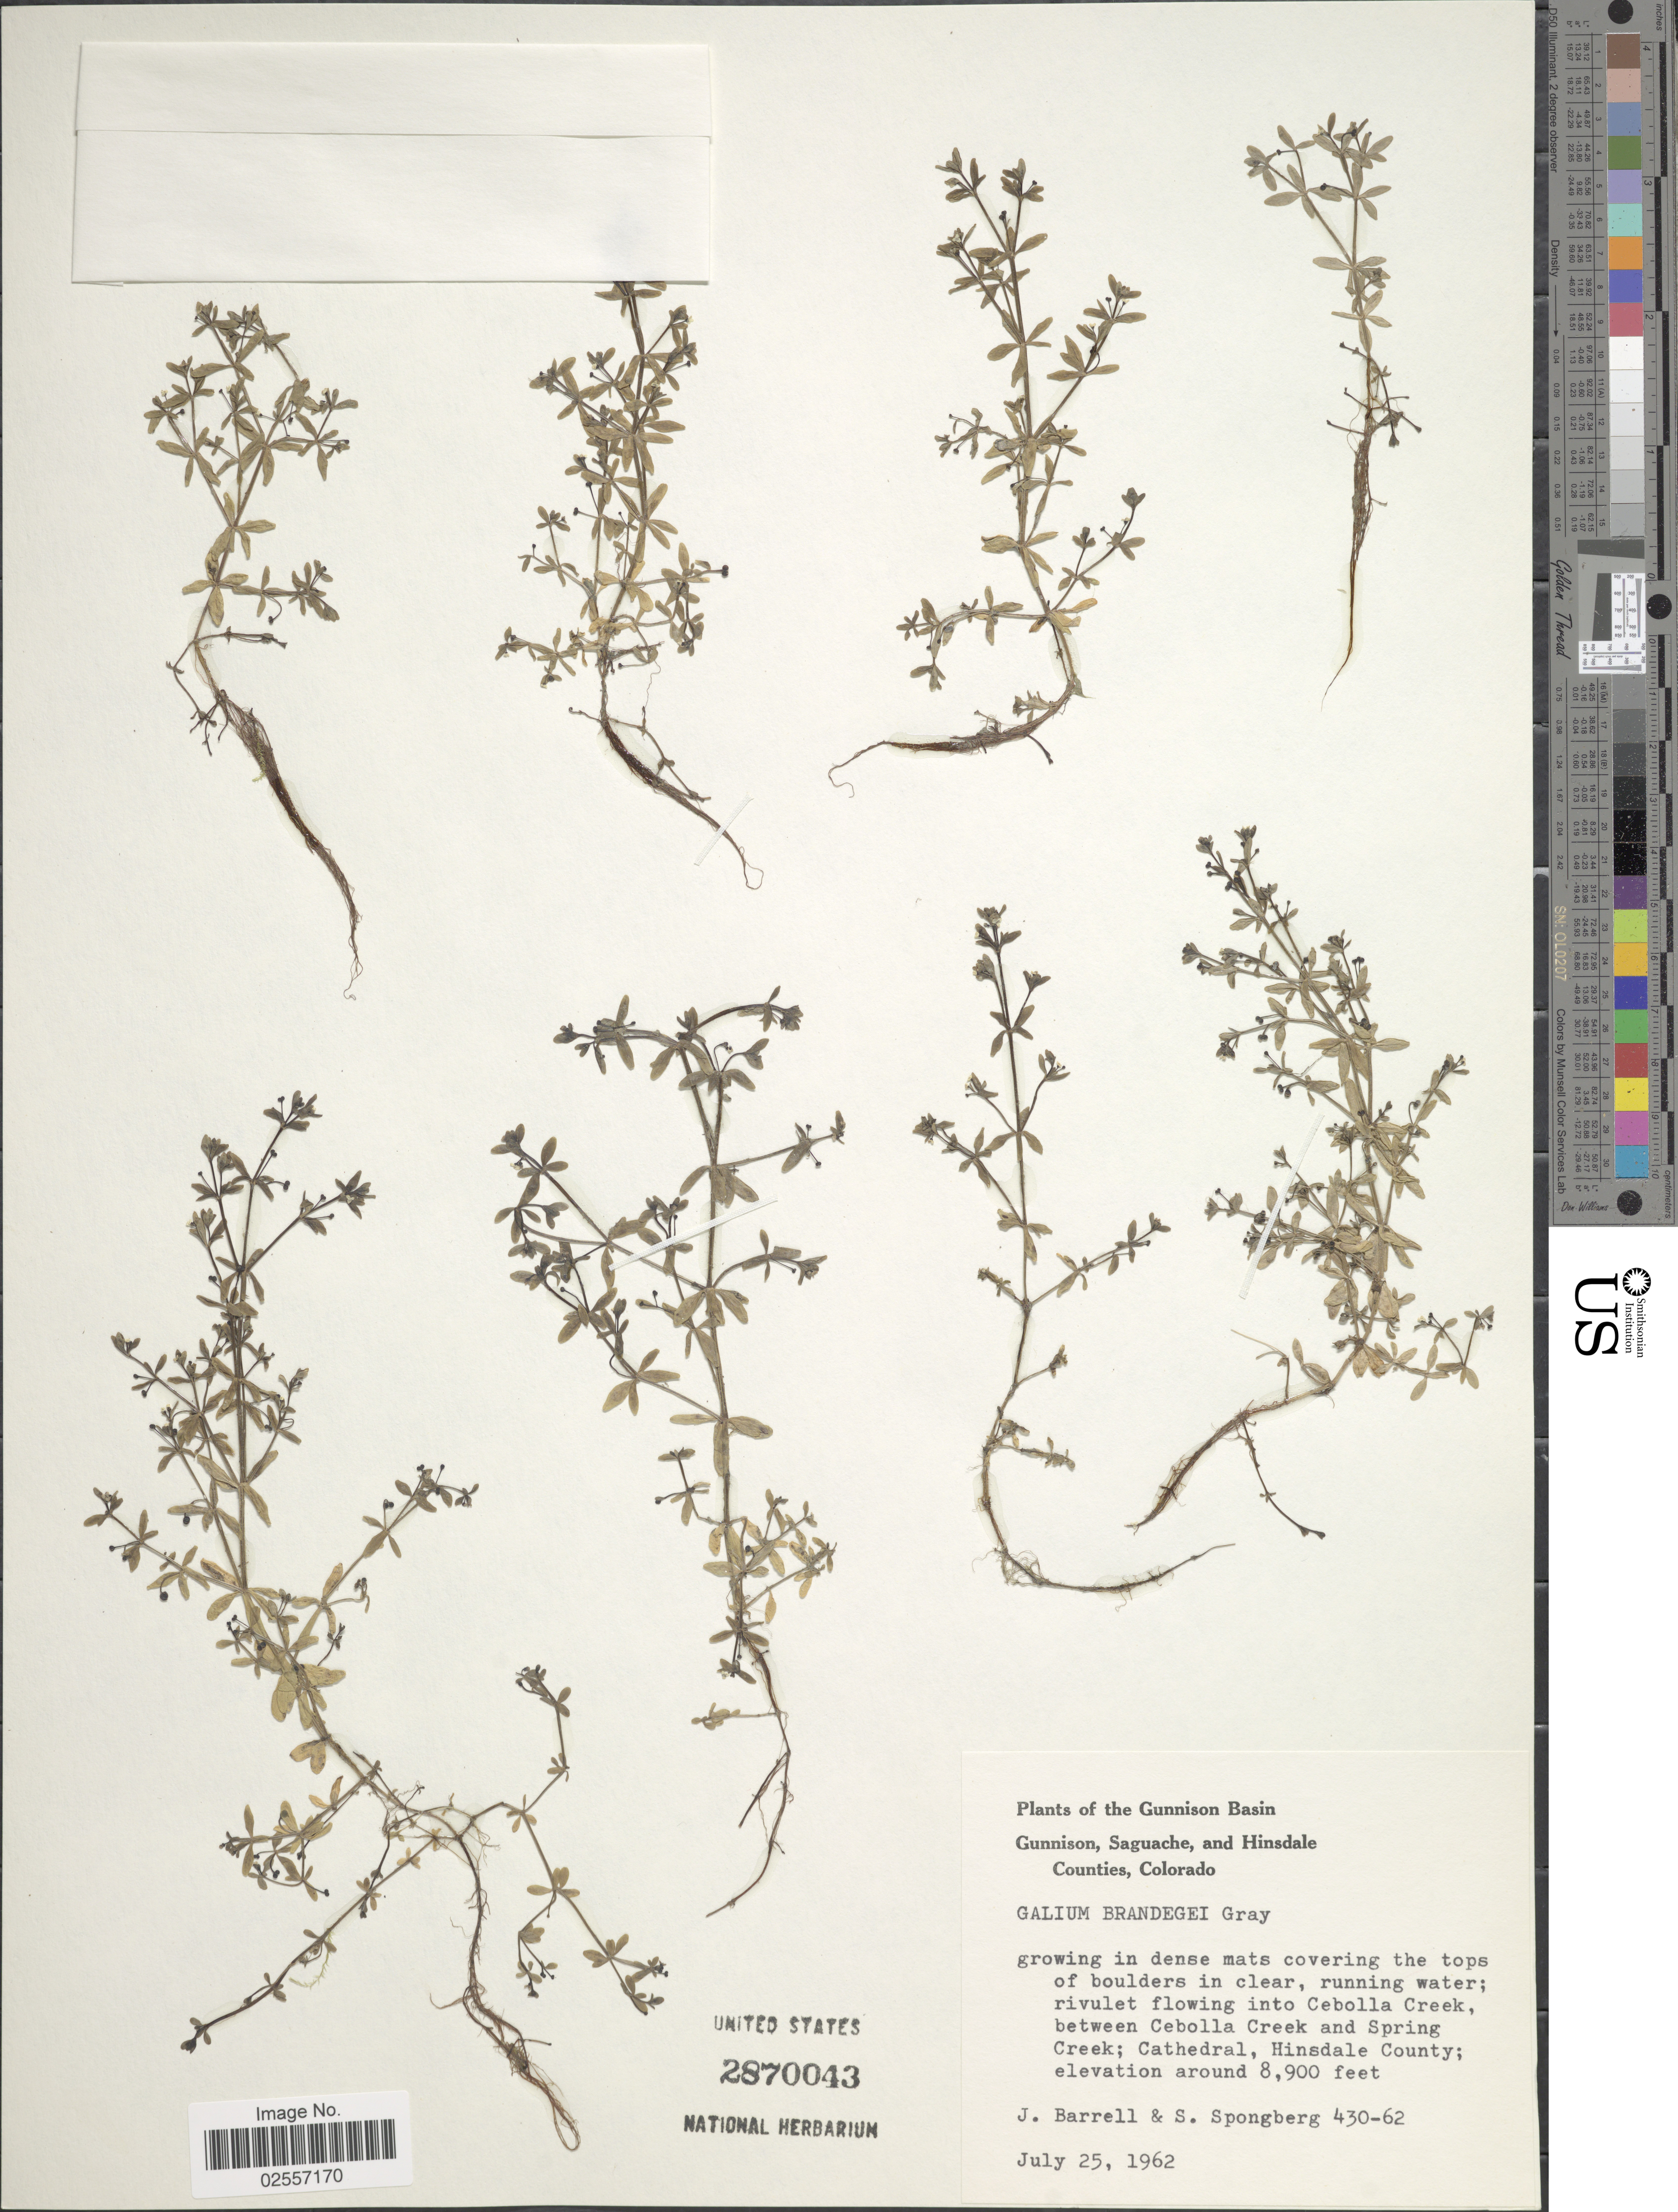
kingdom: Plantae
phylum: Tracheophyta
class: Magnoliopsida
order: Gentianales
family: Rubiaceae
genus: Galium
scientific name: Galium brandegeei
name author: A. Gray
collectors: J. Barrell & S. A.Spongberg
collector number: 430-62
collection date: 1962-07-25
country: United States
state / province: Colorado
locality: Gunnison Basin. rivulet flowing into Cebolla Creek, between Cebolla Creek and Spring Creek; Cathedral, Hinsdale County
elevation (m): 2713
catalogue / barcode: US 2870043